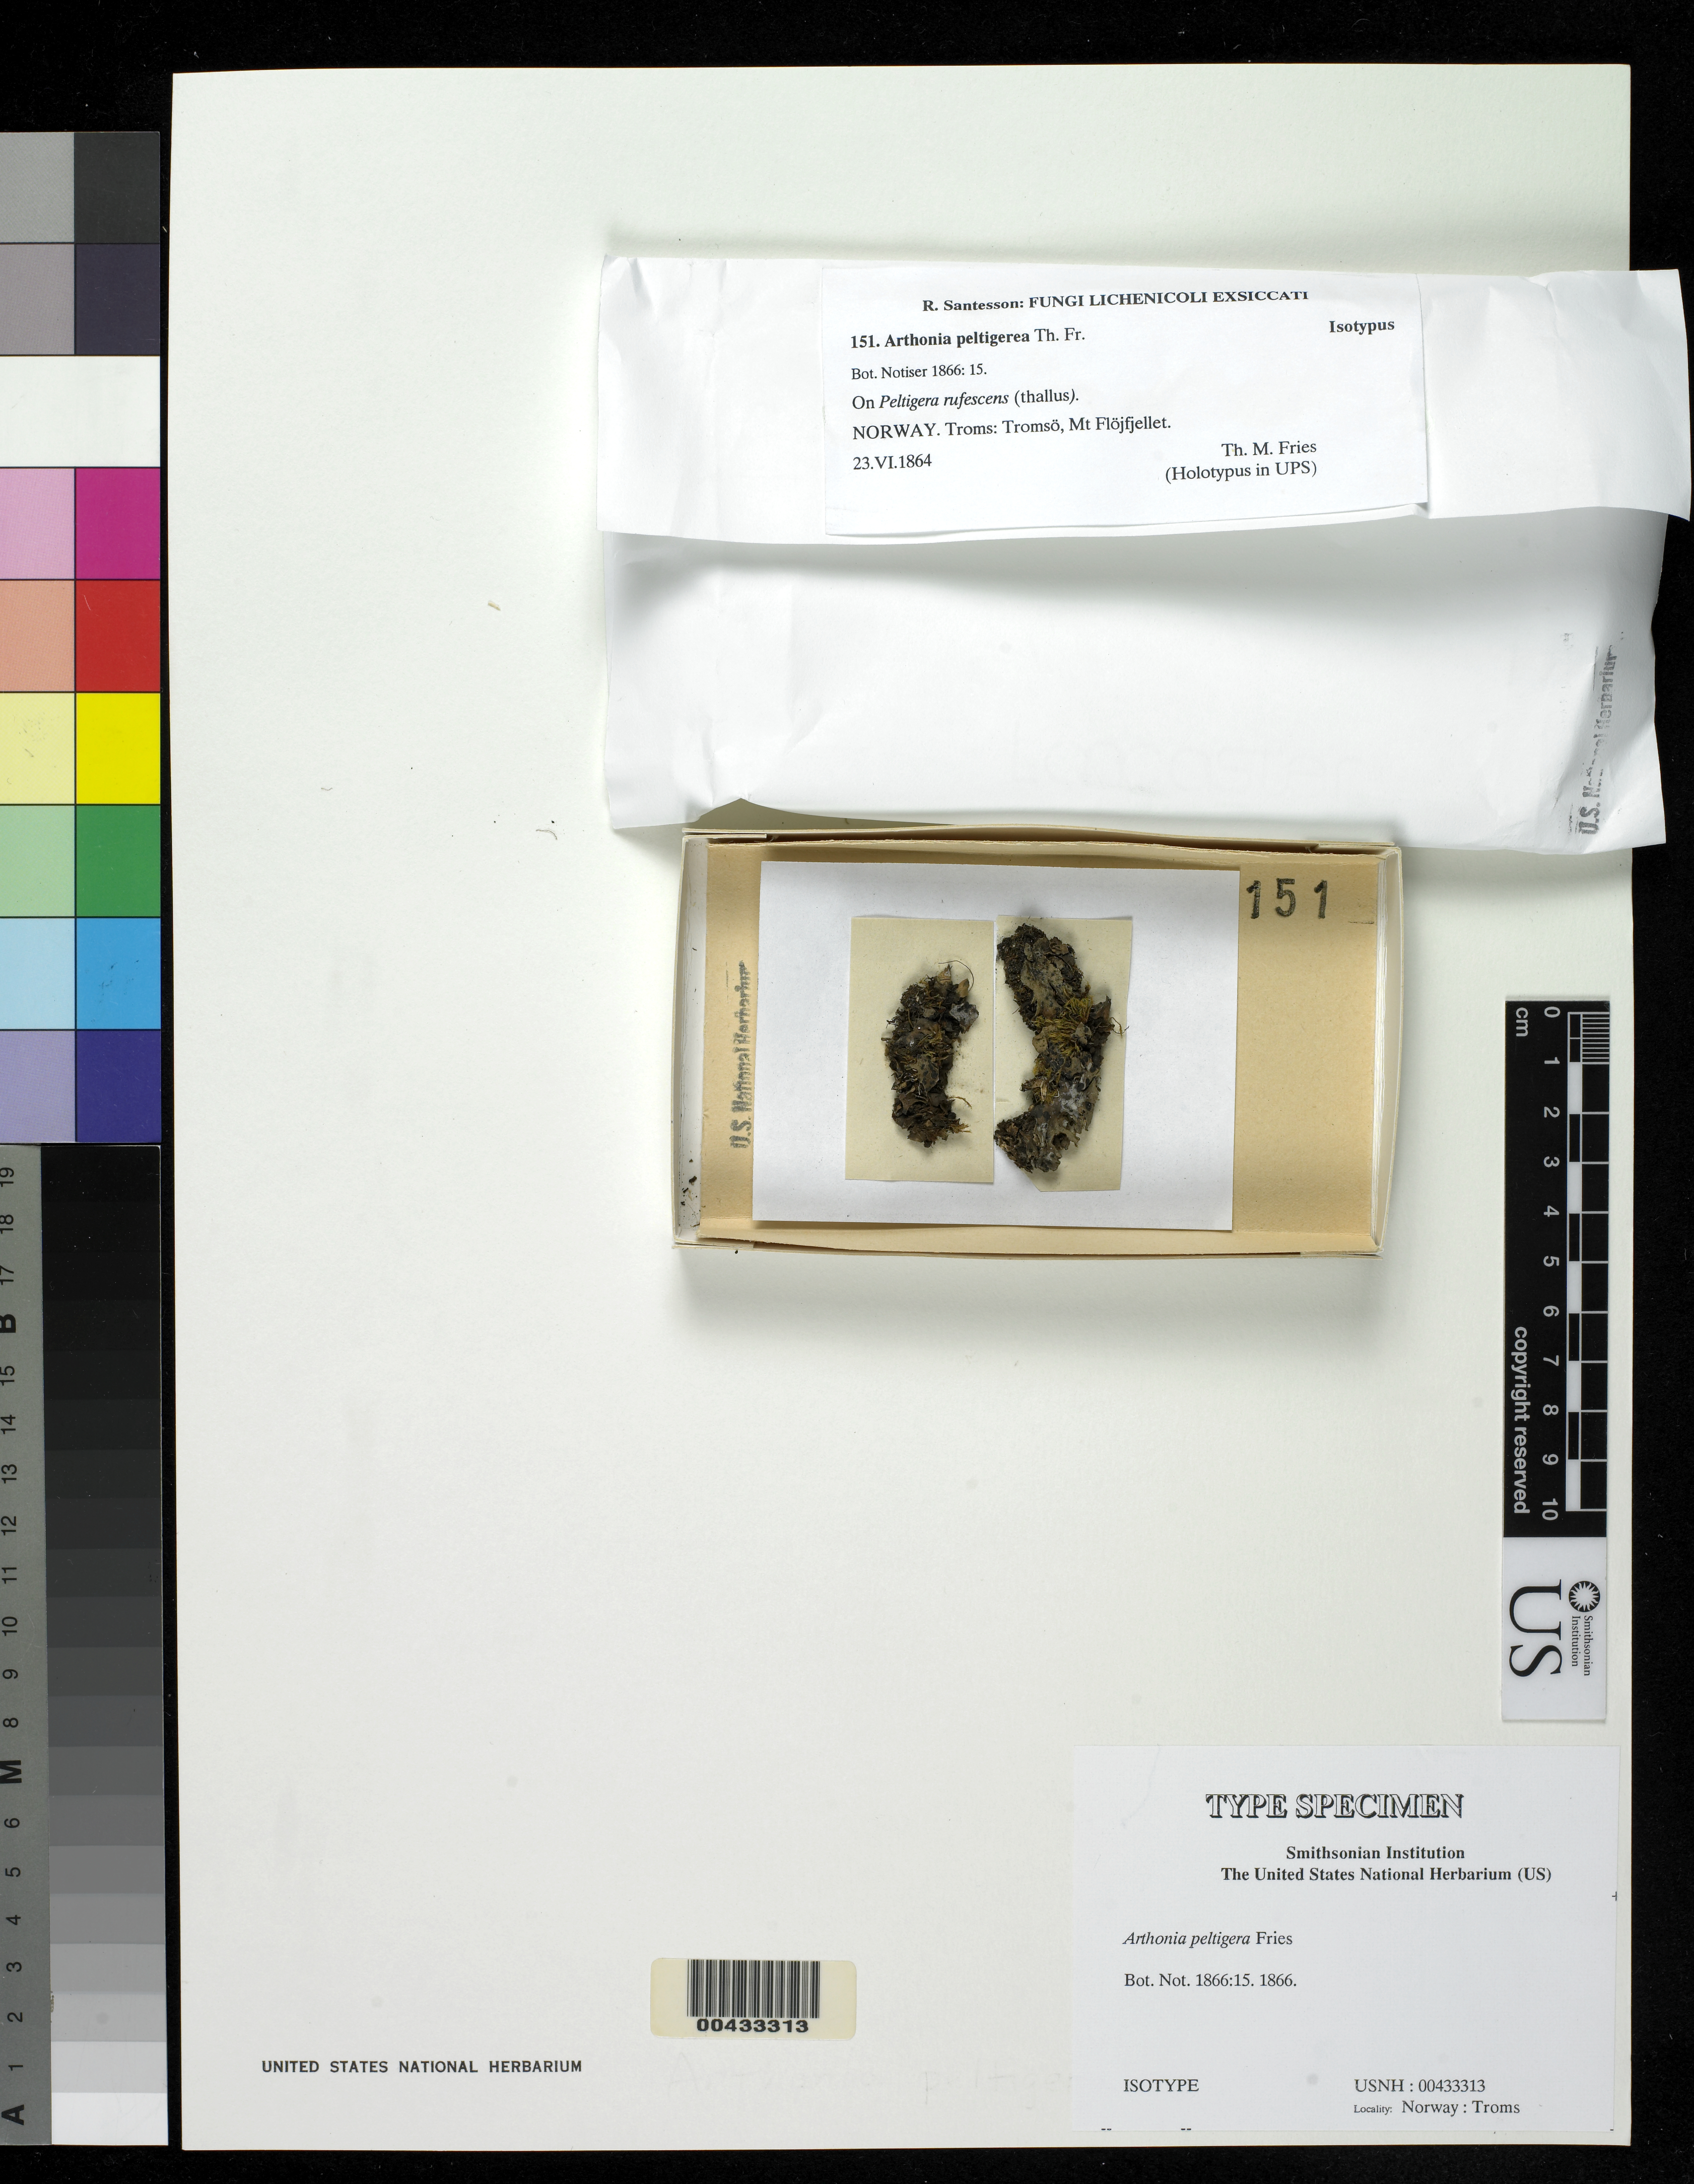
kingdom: Fungi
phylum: Ascomycota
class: Arthoniomycetes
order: Arthoniales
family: Arthoniaceae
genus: Arthonia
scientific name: Arthonia peltigera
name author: Th. Fr.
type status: Isotype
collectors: T. Fries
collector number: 151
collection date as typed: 23 Jun 1864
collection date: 1864-06-23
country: Norway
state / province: Troms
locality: Tromoso, Mt. Flojfjellet.